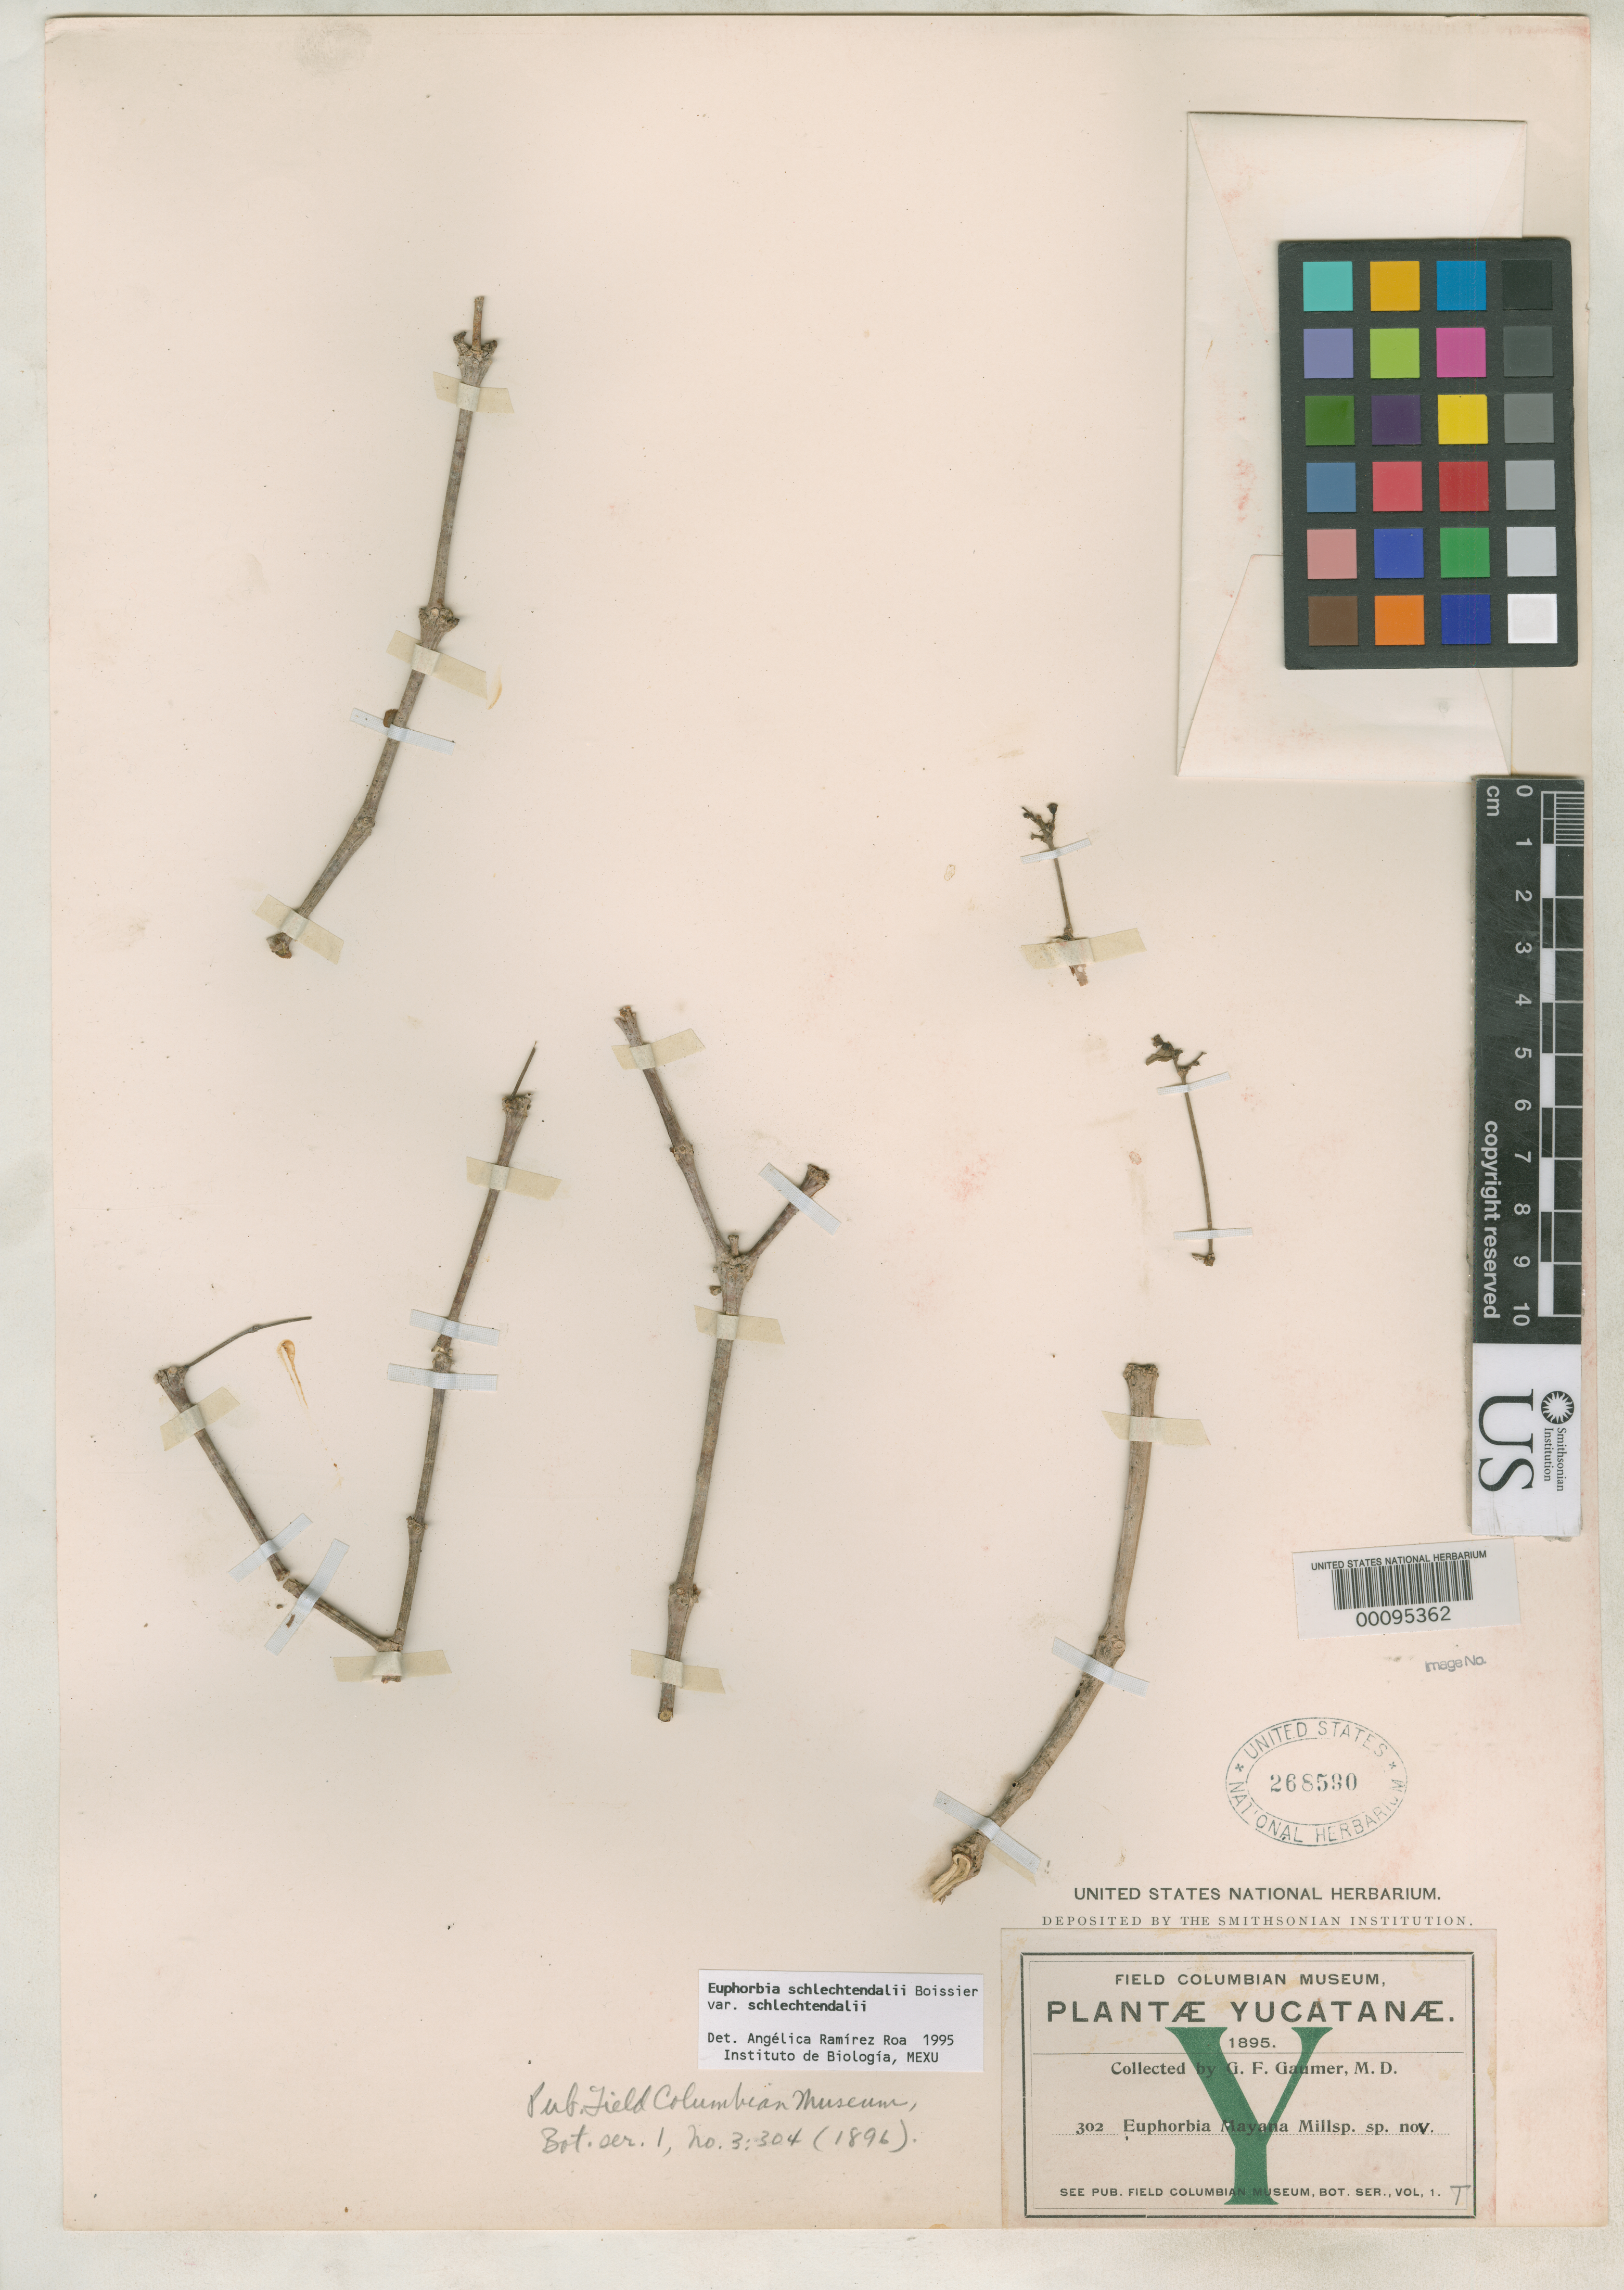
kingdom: Plantae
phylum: Tracheophyta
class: Magnoliopsida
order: Malpighiales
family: Euphorbiaceae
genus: Euphorbia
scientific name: Euphorbia mayana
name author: Millsp.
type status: Type Collection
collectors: G. F. Gaumer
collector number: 302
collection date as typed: Jun 1895 to -- Dec 1895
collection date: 1895-06/1895-12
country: Mexico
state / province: Yucatán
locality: Izamal.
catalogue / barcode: US 268590